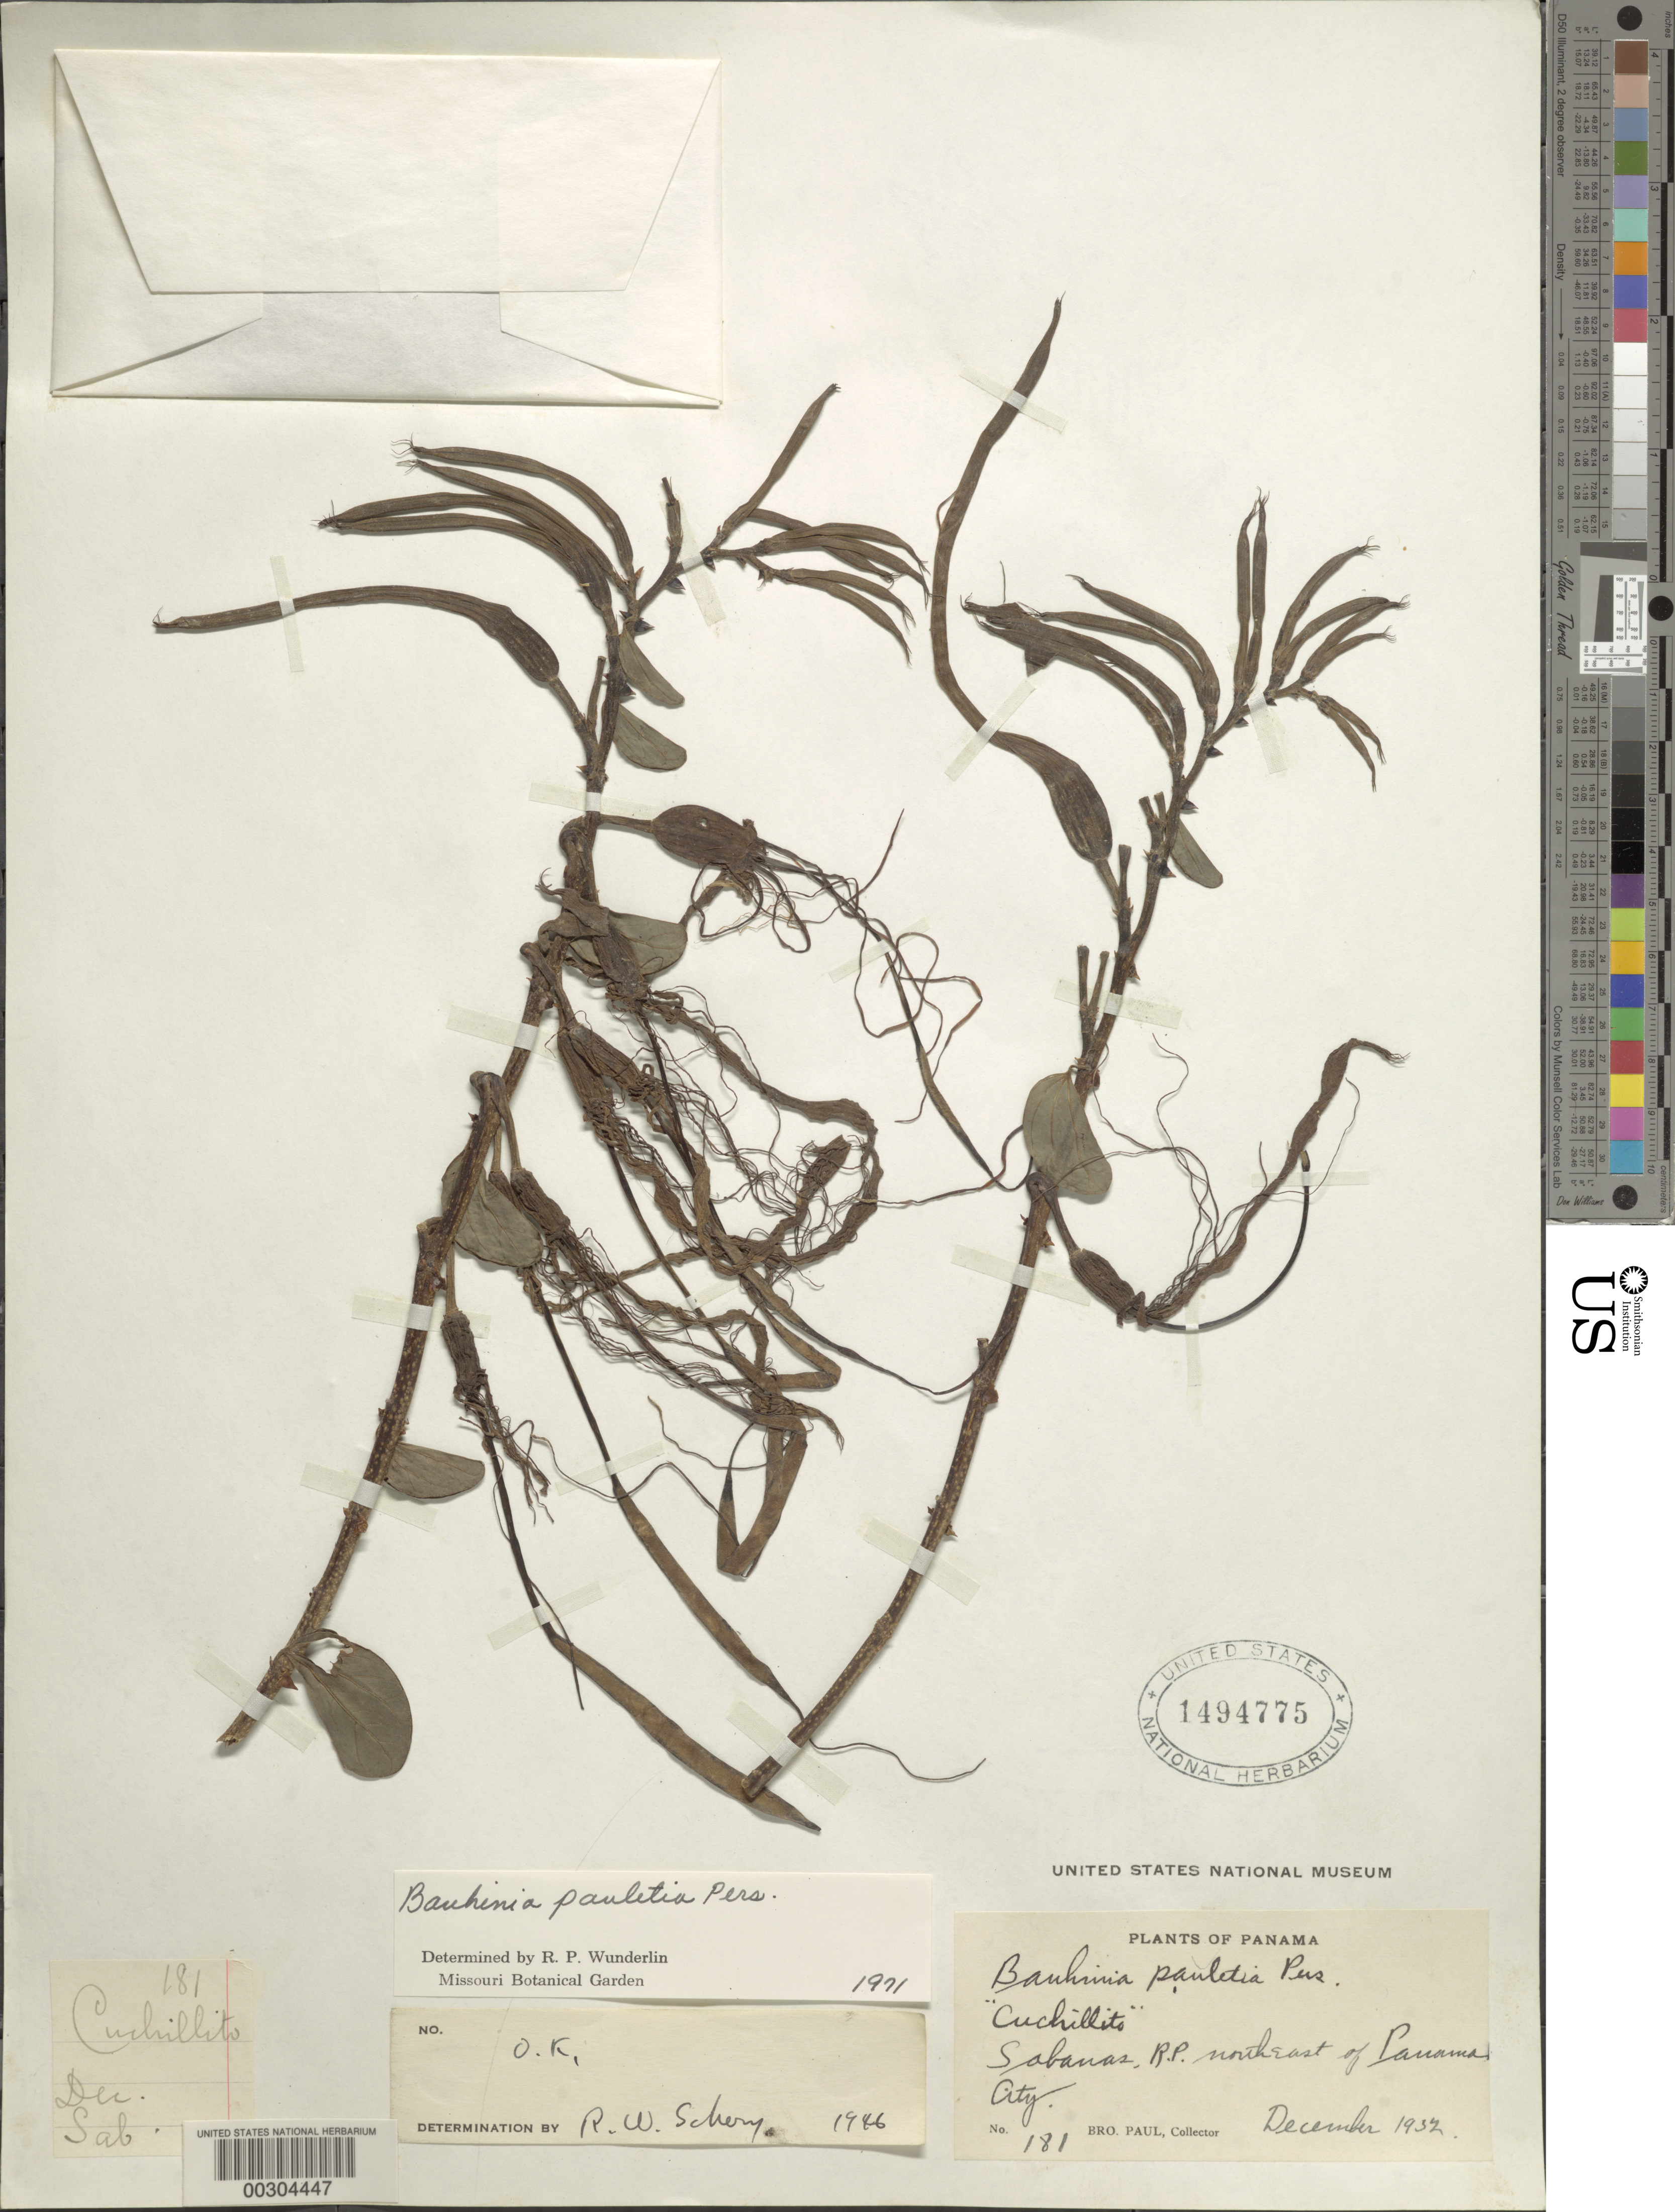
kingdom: Plantae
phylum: Tracheophyta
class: Magnoliopsida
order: Fabales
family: Fabaceae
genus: Bauhinia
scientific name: Bauhinia pauletia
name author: Pers.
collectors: B. Paul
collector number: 181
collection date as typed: Dec 1932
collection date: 1932-12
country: Panama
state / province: Panamá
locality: NE of Panama City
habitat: Savanas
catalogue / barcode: US 1494775